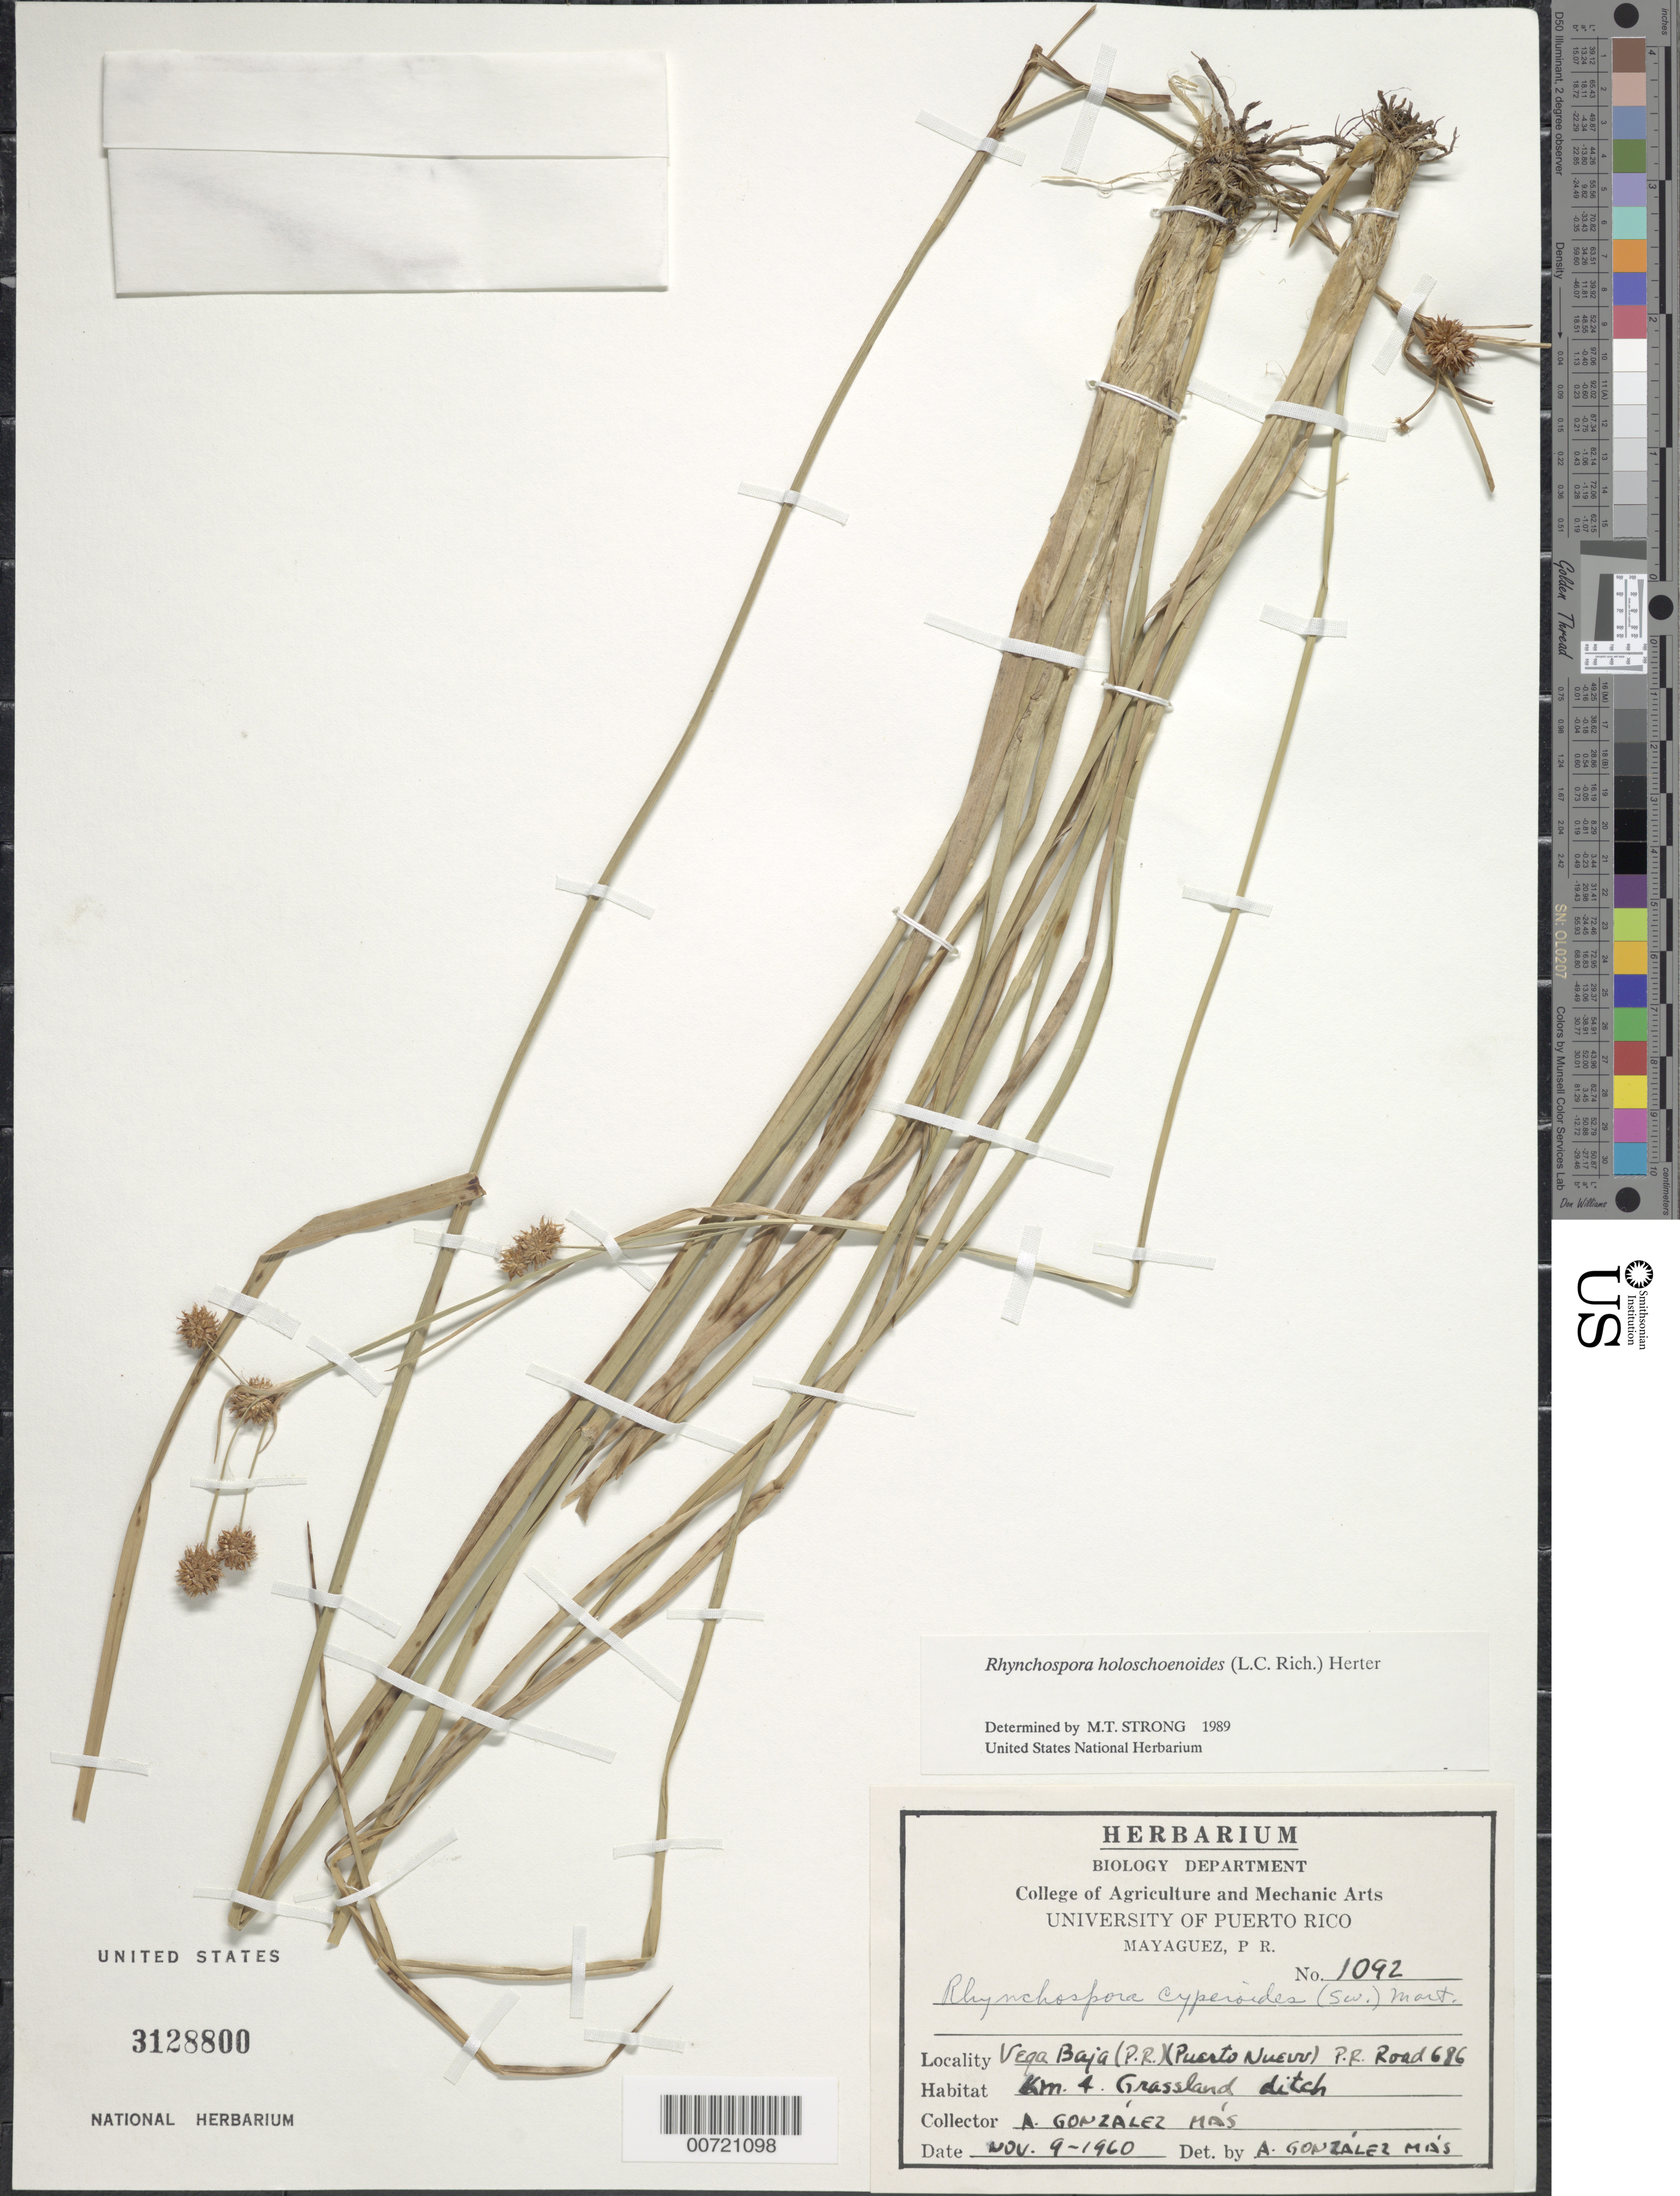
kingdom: Plantae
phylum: Tracheophyta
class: Liliopsida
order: Poales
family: Cyperaceae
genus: Rhynchospora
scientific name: Rhynchospora holoschoenoides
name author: (Rich.) Herter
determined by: Strong, M. T., (US), Smithsonian Institution - National Museum of Natural History (UNITED STATES)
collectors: A. González Más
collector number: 1092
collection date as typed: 09 Nov 1960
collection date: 1960-11-09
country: Puerto Rico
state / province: Vega Baja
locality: Vega Baja (Puerto Nuevo), road 686.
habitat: Grassland ditch.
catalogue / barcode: US 3128800